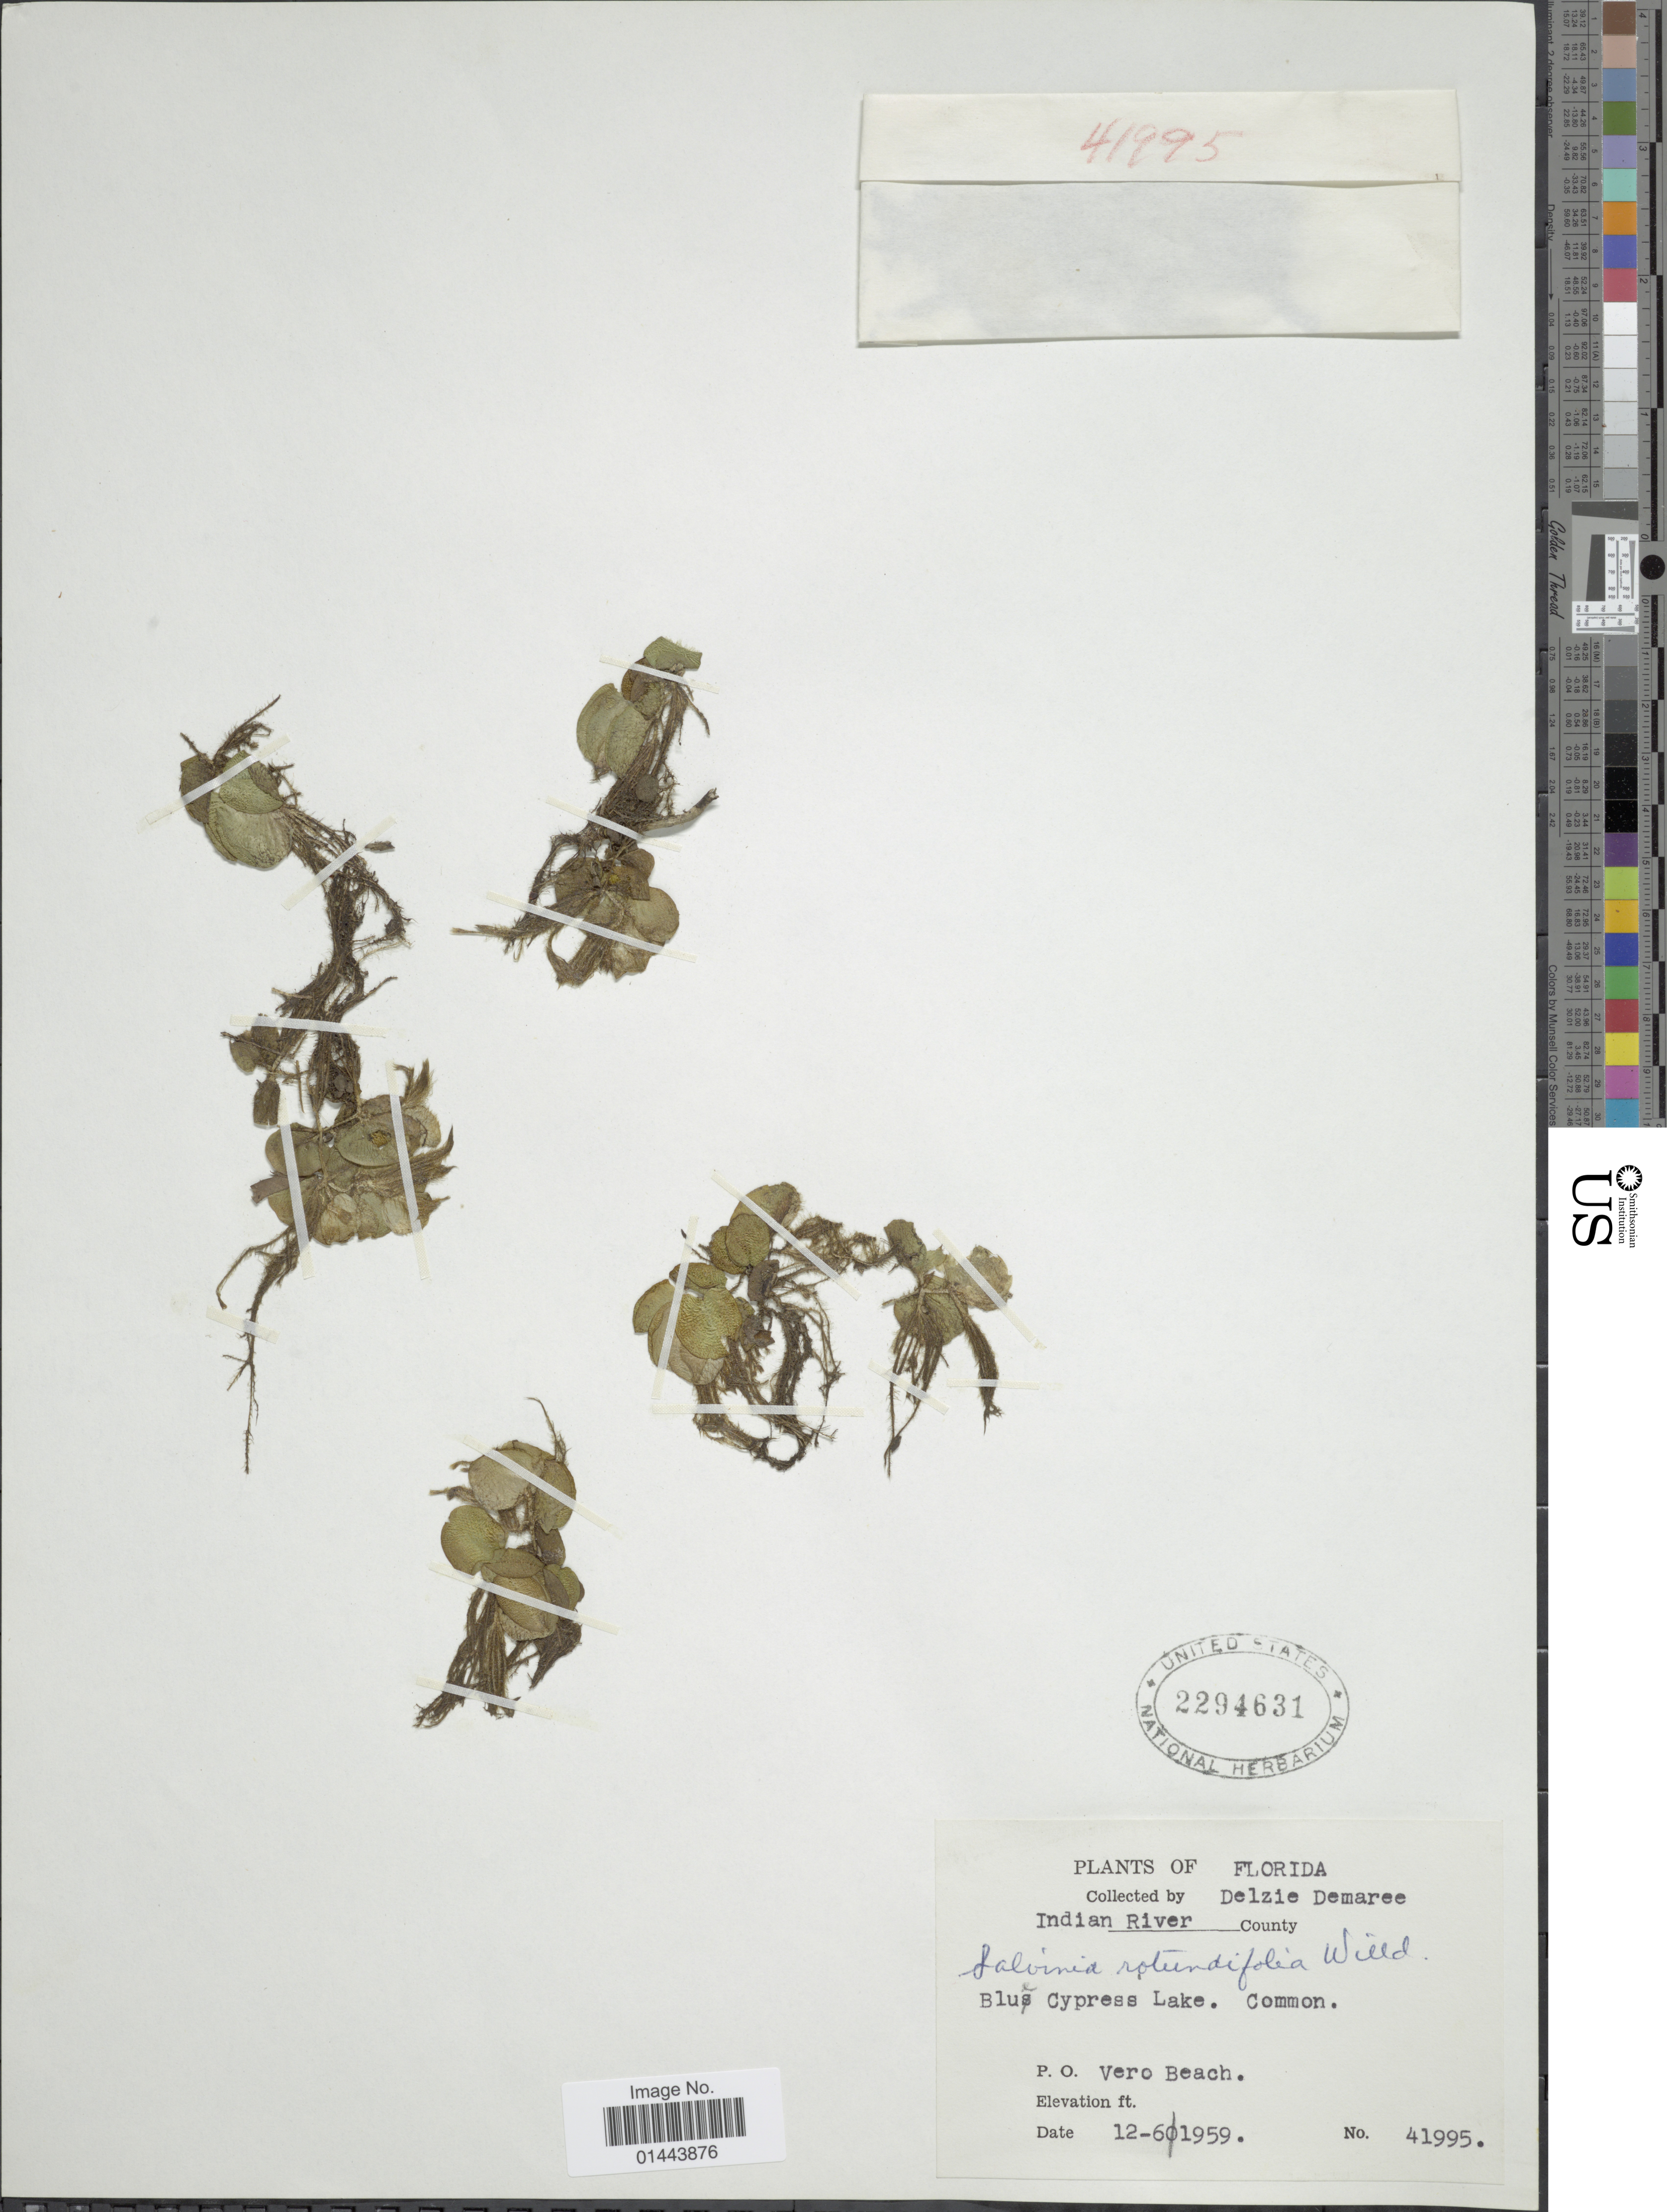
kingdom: Plantae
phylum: Tracheophyta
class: Polypodiopsida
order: Salviniales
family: Salviniaceae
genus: Salvinia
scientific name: Salvinia minima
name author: Baker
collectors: D. Demaree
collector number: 41995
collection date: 1959-12-06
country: United States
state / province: Florida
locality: Indian River County, Blue Cypress Lake, P.O. Vero Beach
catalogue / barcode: US 2294631